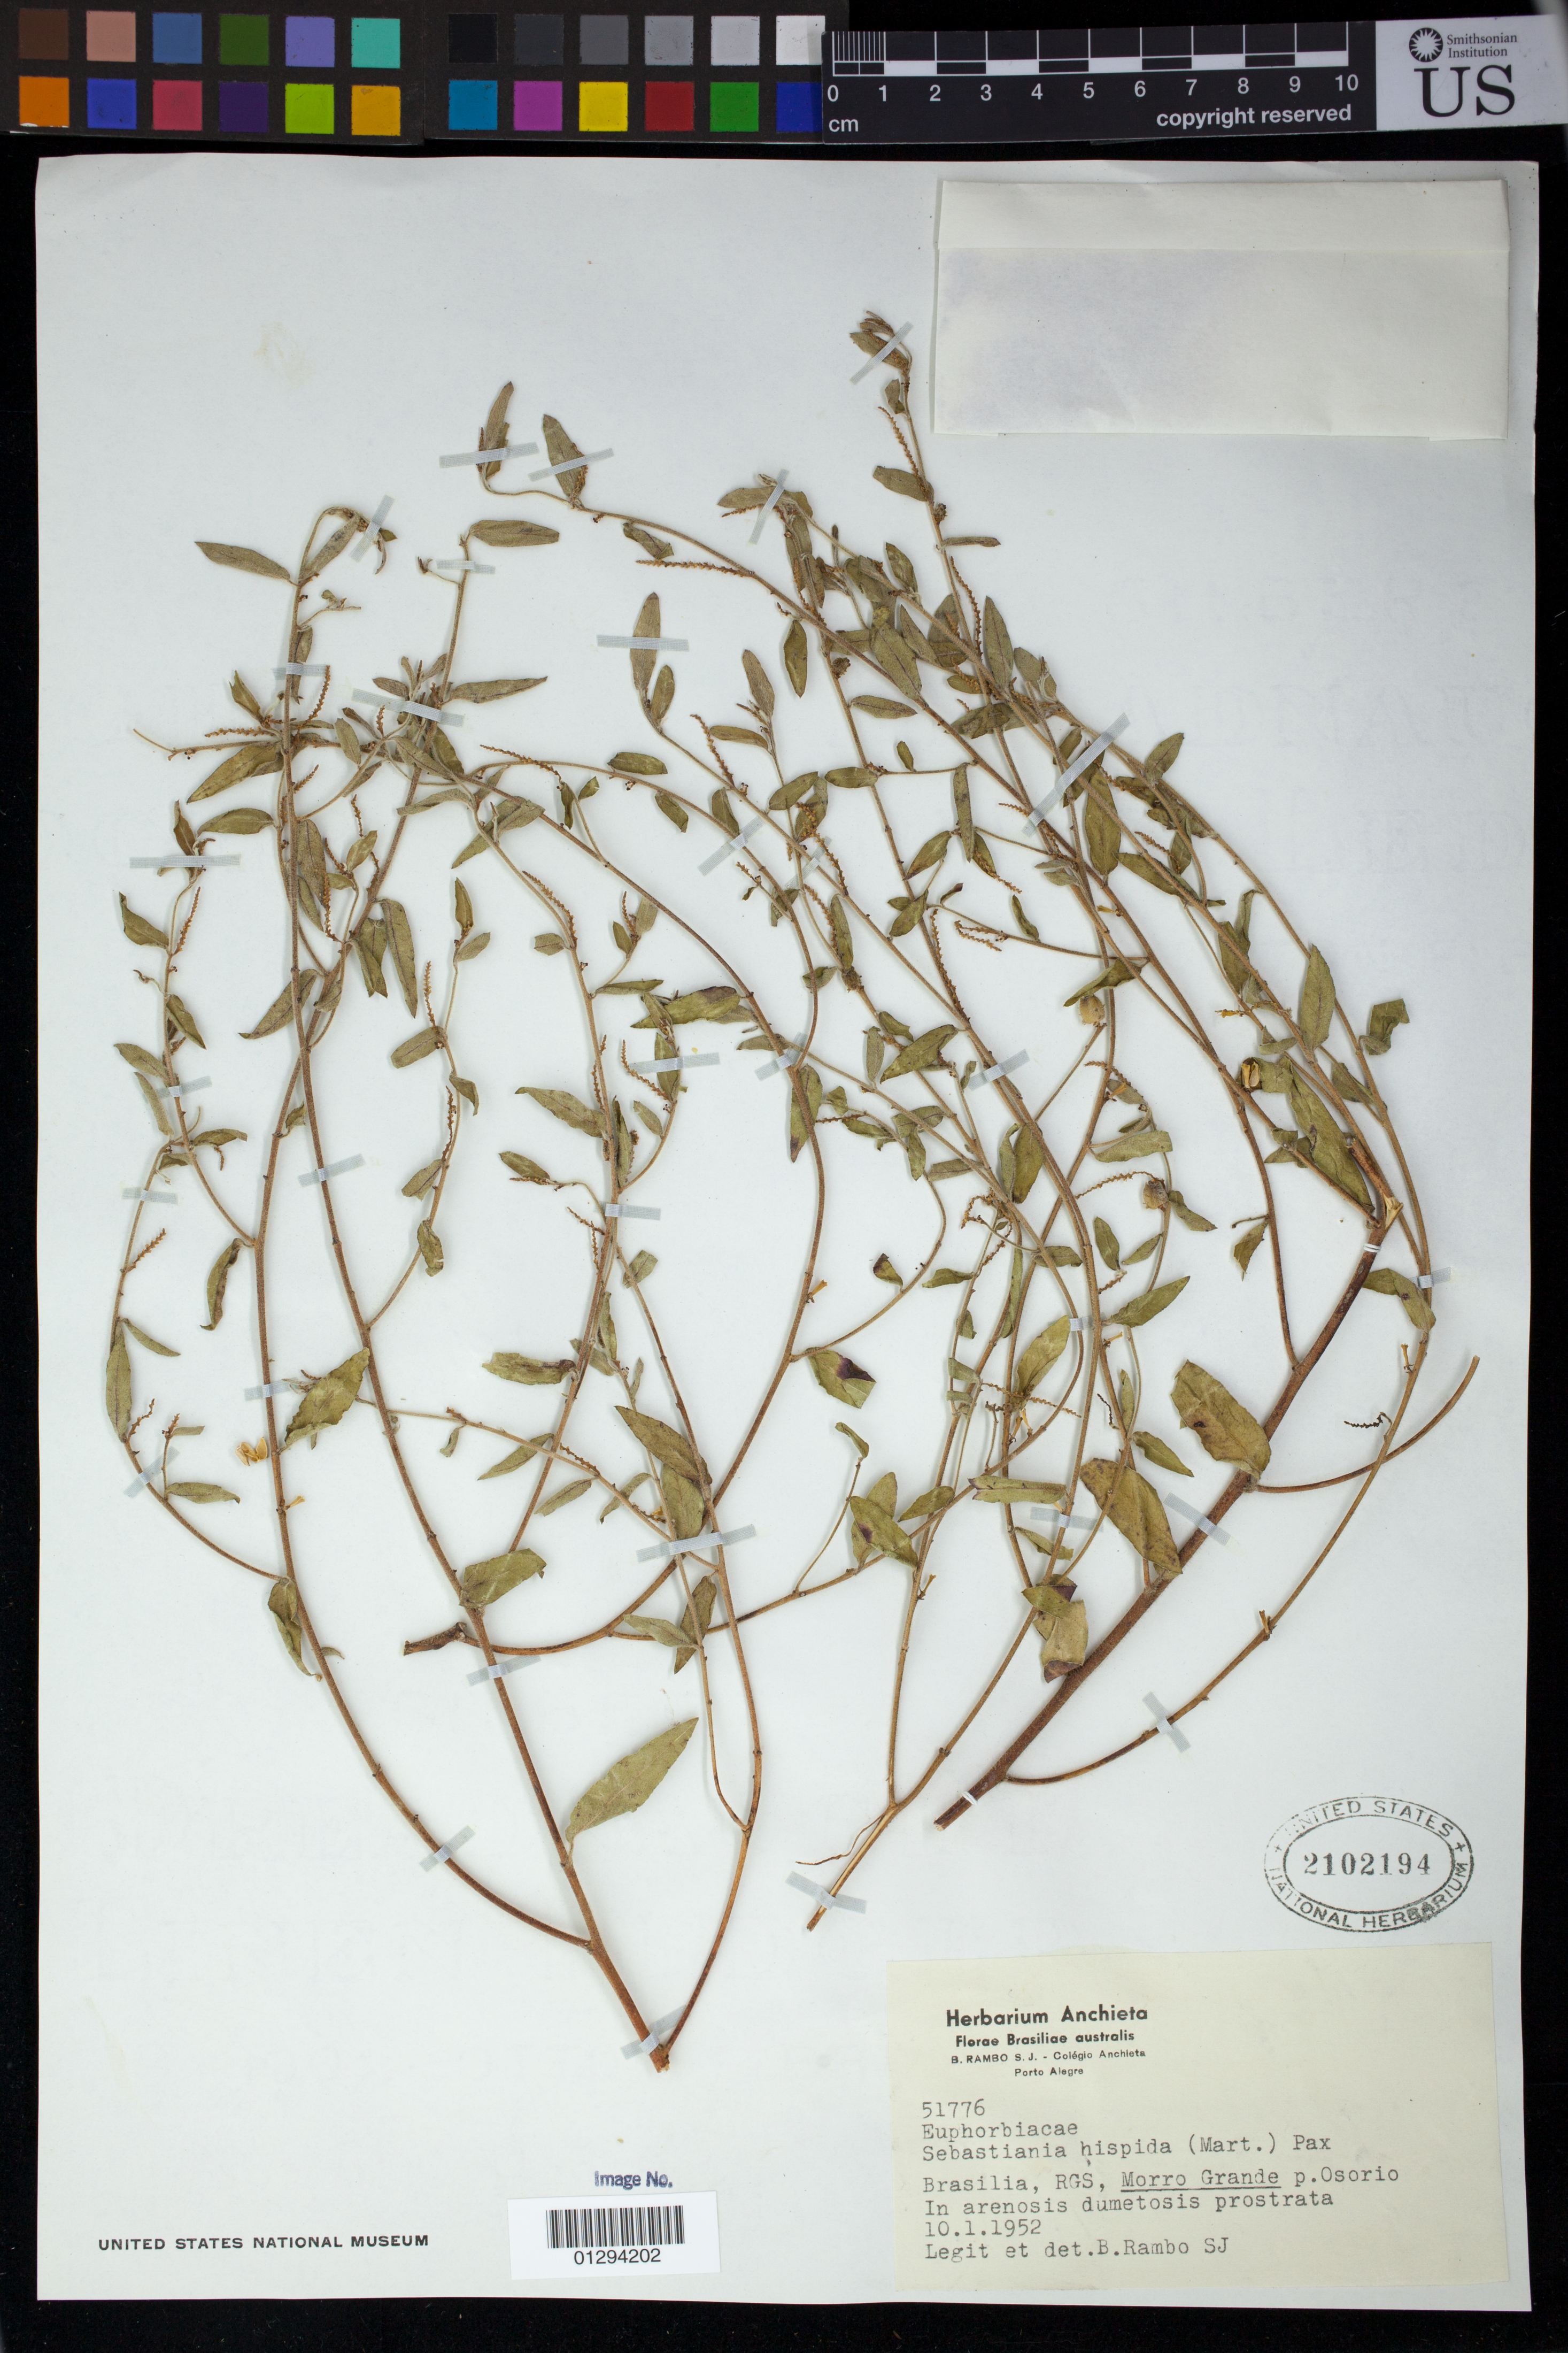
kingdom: Plantae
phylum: Tracheophyta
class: Magnoliopsida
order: Malpighiales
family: Euphorbiaceae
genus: Sebastiania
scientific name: Sebastiania hispida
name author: (Mart.) Pax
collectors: B. Rambo S. J.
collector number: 51776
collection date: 1952-01-10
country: Brazil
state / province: Rio Grande do Sul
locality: Brasilia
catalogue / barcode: US 2102194